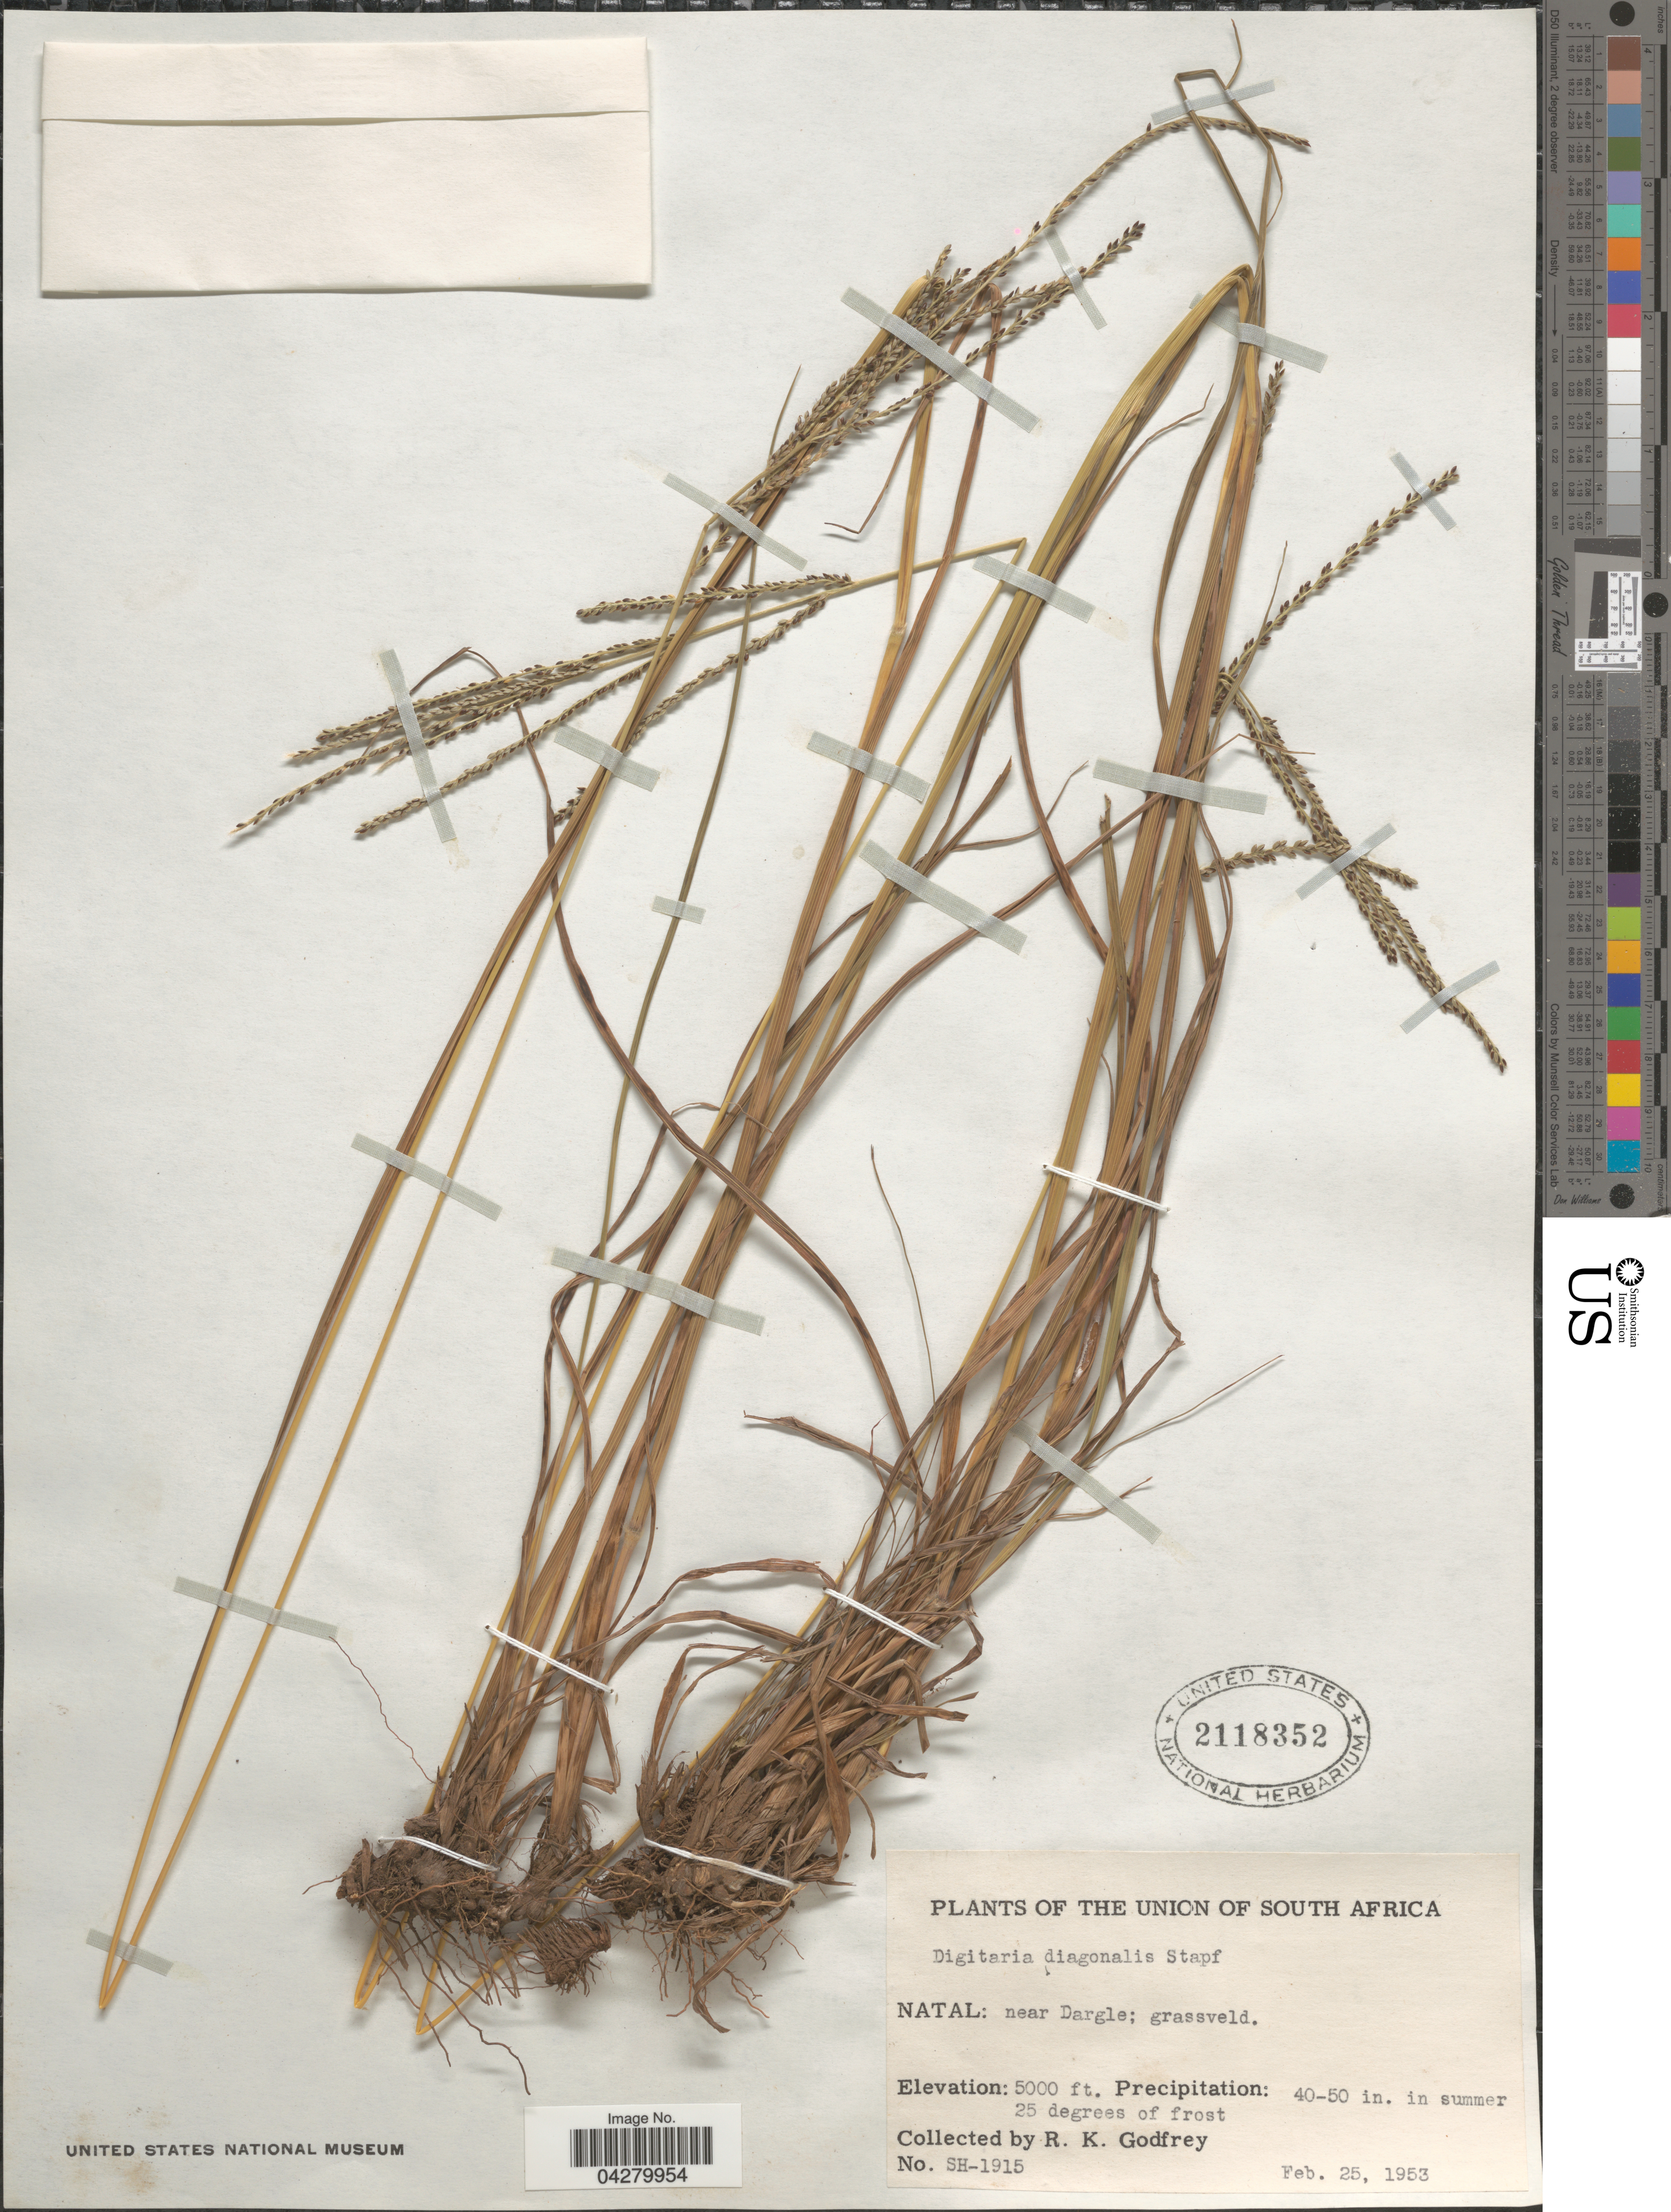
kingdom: Plantae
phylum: Tracheophyta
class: Liliopsida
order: Poales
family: Poaceae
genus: Digitaria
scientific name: Digitaria diagonalis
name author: (Nees) Stapf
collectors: R. K. Godfrey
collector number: SH-1915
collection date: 1953-02-25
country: South Africa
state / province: KwaZulu-Natal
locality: The Union of South Africa. Natal. near Dargle.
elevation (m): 1524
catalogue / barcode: US 2118352